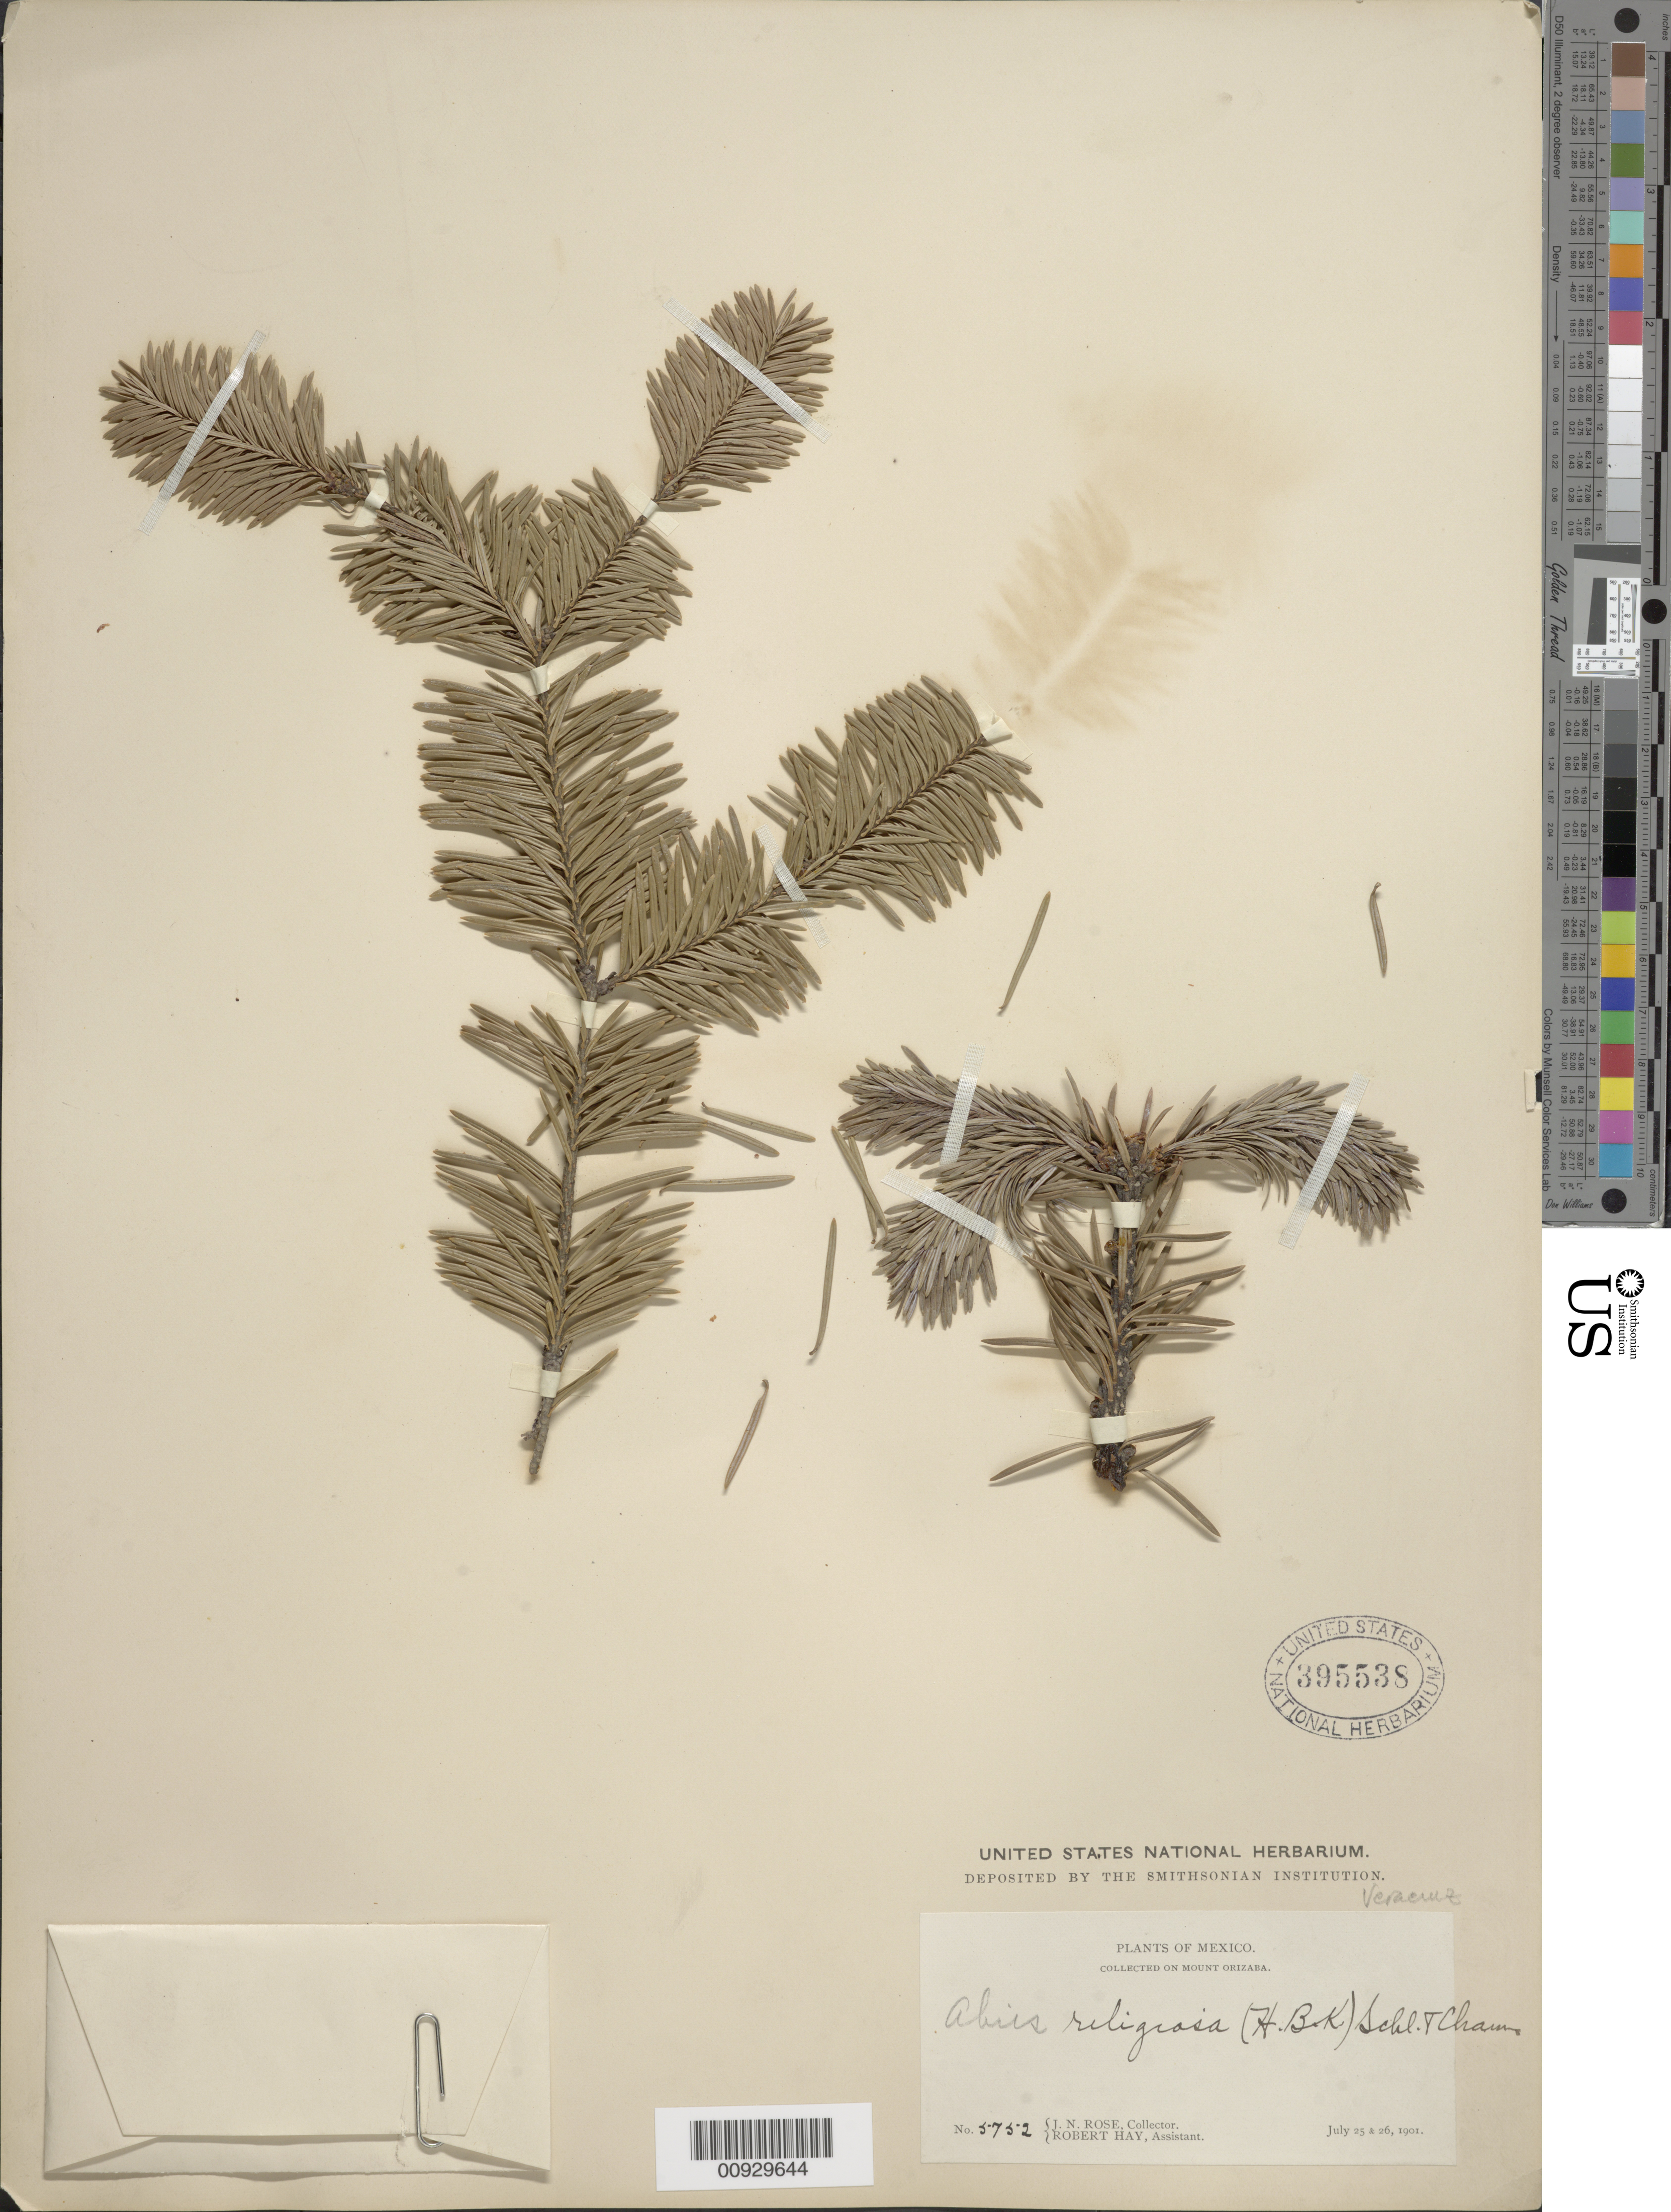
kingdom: Plantae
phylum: Tracheophyta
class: Pinopsida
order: Pinales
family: Pinaceae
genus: Abies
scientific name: Abies religiosa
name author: (Kunth) Schltdl. & Cham.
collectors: J. N. Rose & R. Hay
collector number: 5752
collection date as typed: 25 Jul 1901 to 26 Jul 1901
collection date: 1901-07-25/1901-07-26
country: Mexico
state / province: Veracruz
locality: Mount Orizaba.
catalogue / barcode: US 395538